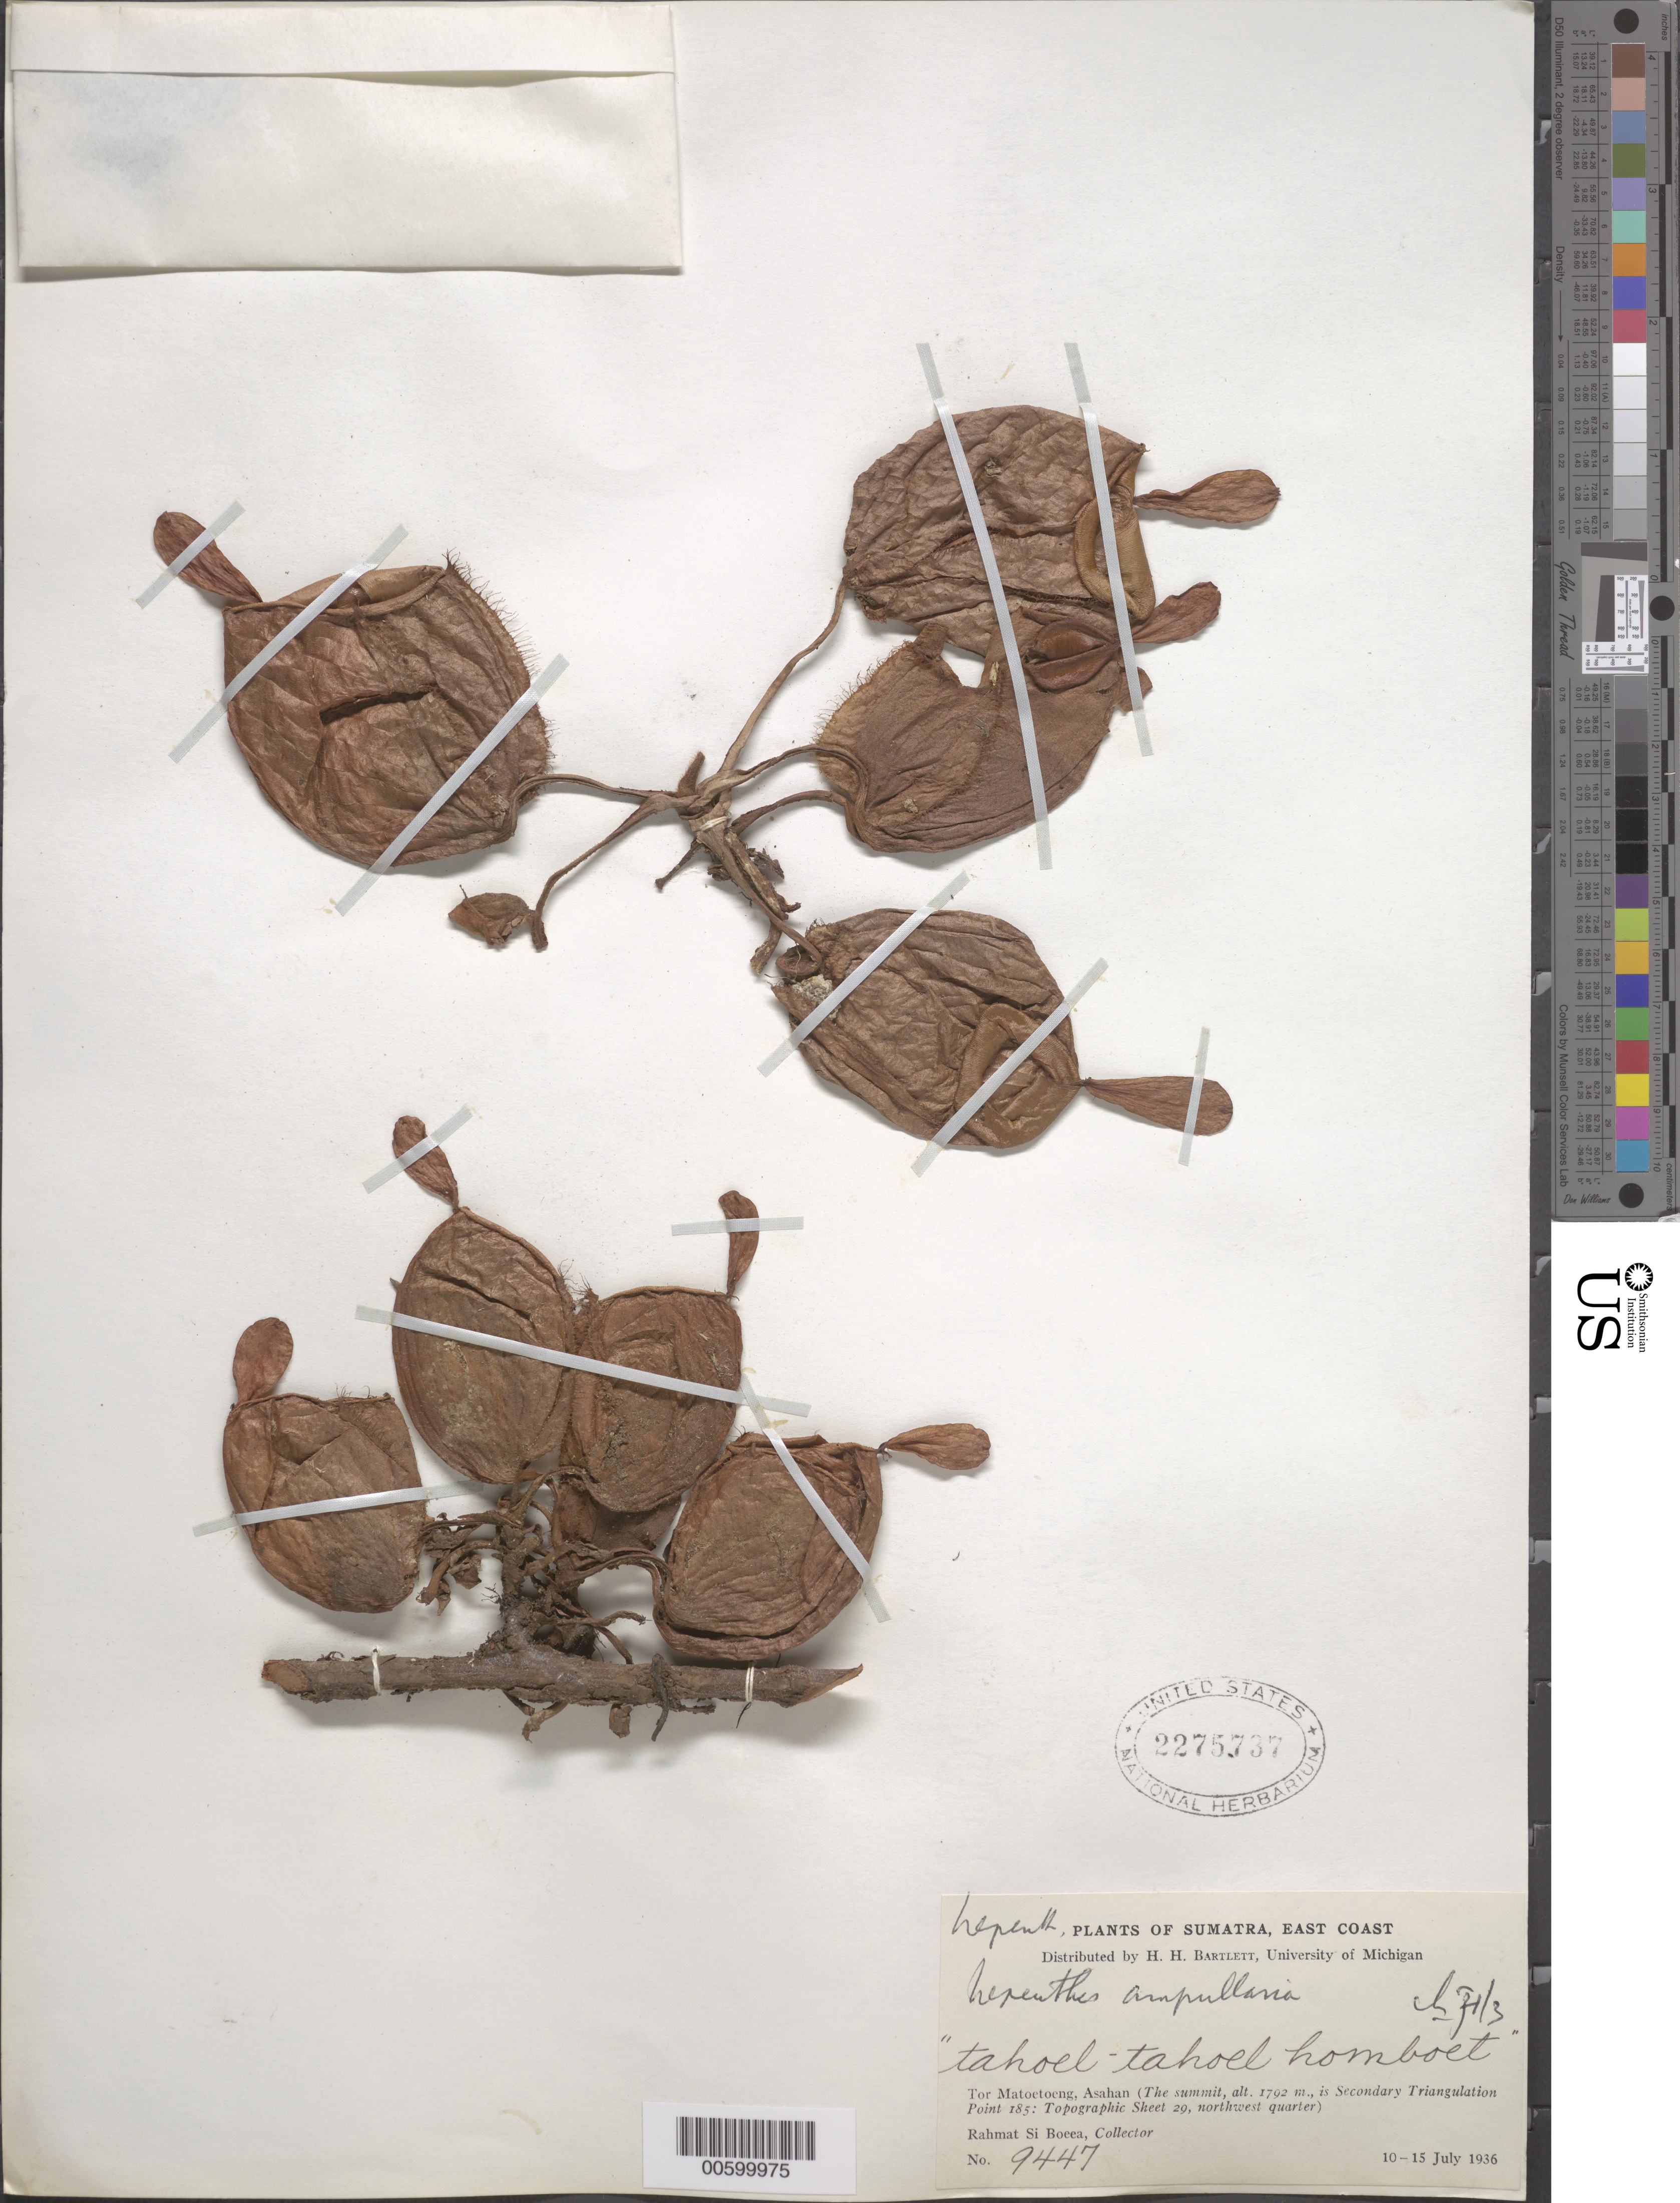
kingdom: Plantae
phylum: Tracheophyta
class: Magnoliopsida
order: Caryophyllales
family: Nepenthaceae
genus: Nepenthes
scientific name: Nepenthes ampullaria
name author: Jack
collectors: Rahmat Si Boeea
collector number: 9447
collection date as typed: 10 Jul 1936 to 15 Jul 1936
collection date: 1936-07-10/1936-07-15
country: Indonesia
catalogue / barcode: US 2275737